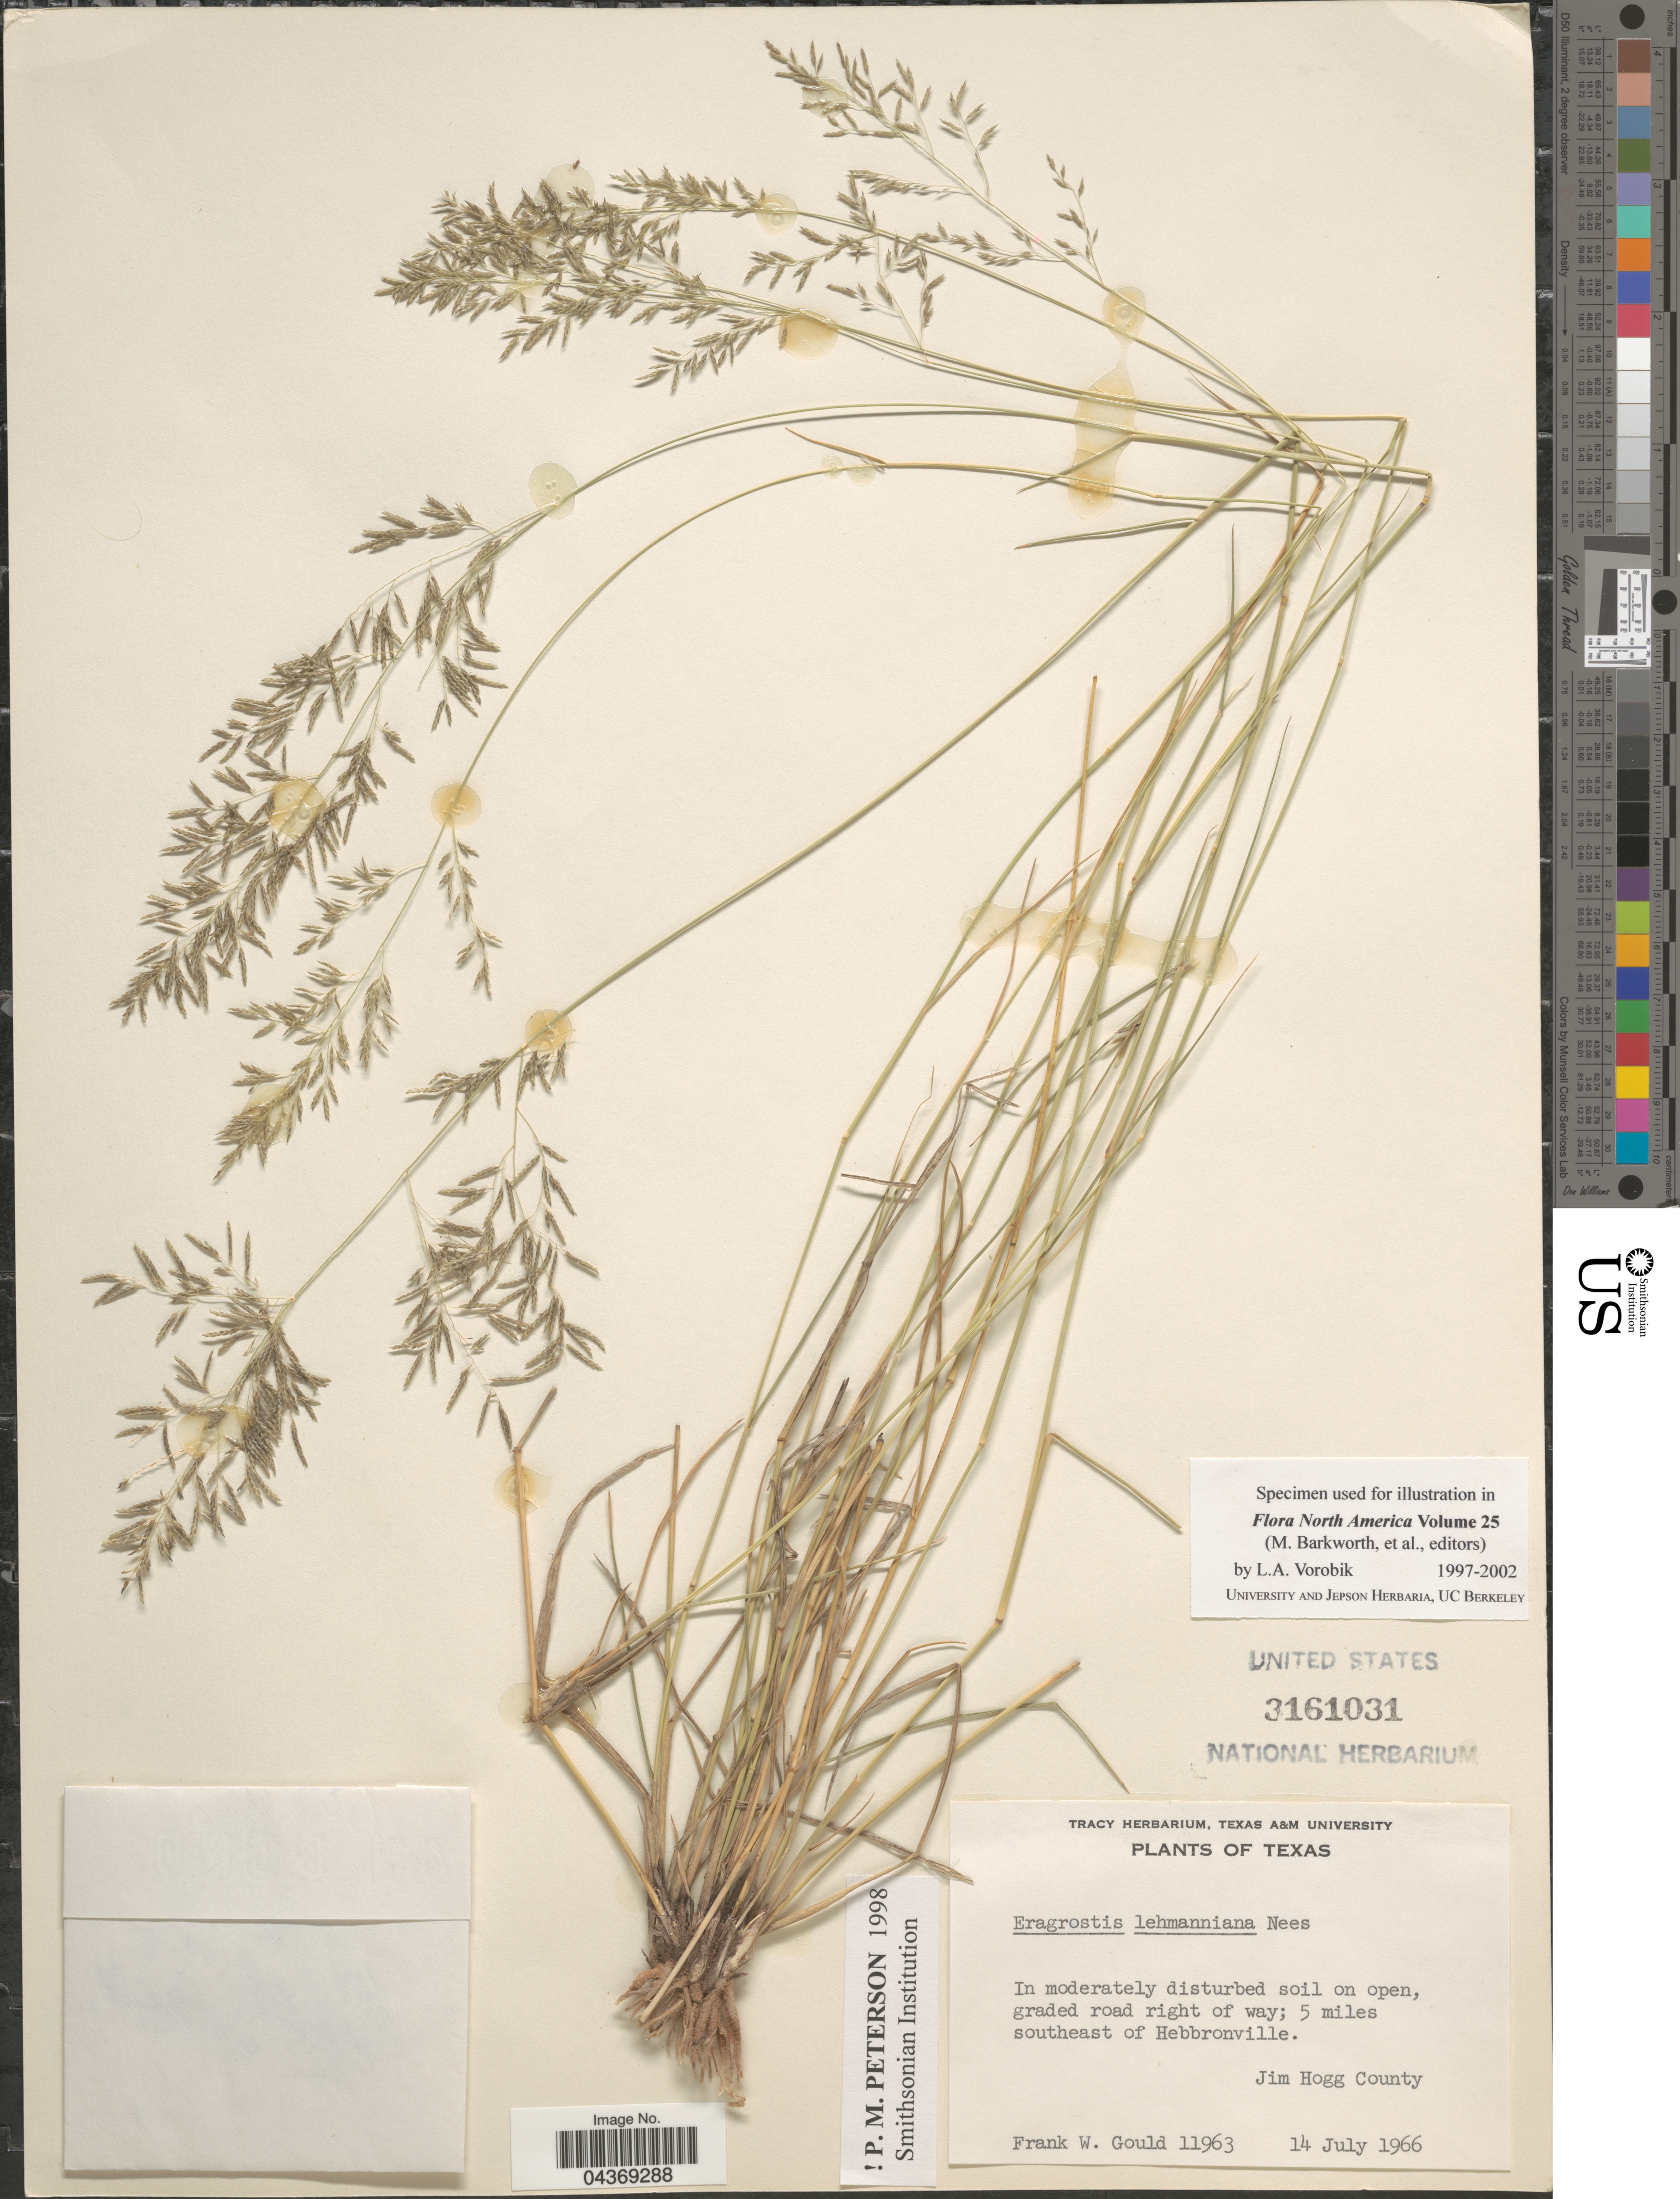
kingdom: Plantae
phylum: Tracheophyta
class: Liliopsida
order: Poales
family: Poaceae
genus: Eragrostis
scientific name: Eragrostis lehmanniana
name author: Nees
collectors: F. W. Gould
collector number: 11963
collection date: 1966-07-14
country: United States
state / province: Texas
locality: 5 miles southeast of Hebbronville. Jim Hogg County.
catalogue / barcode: US 3161031